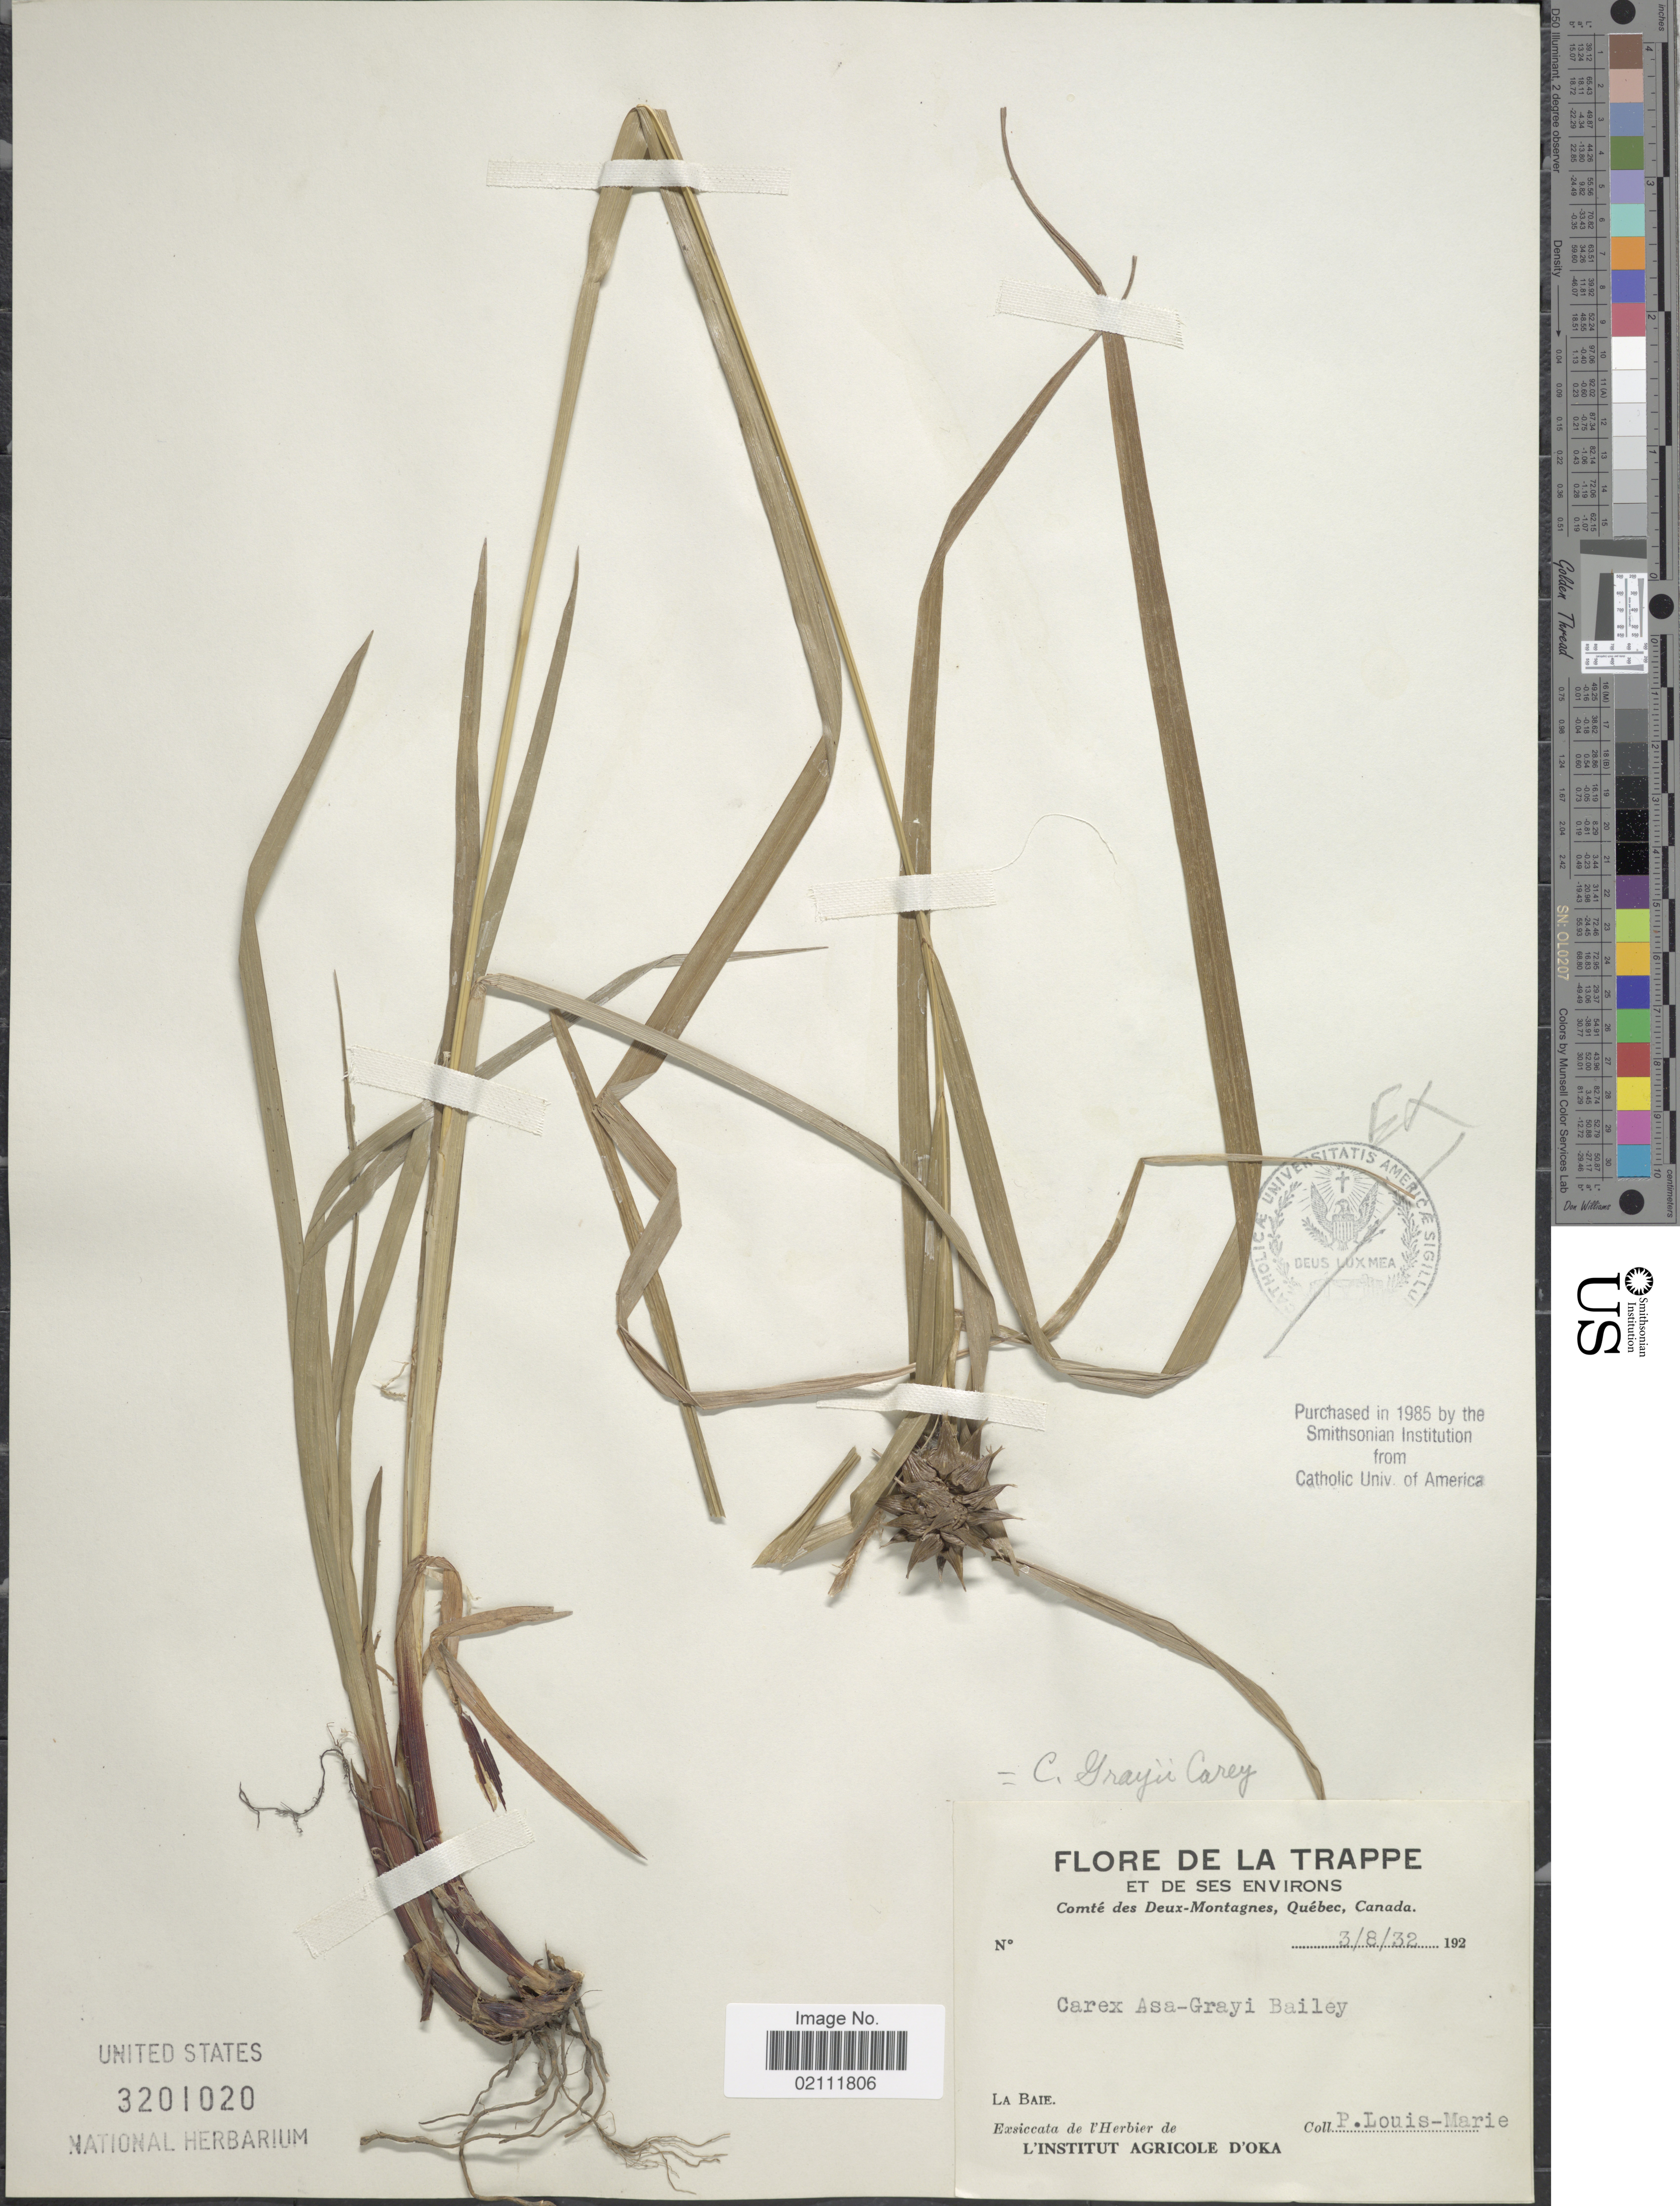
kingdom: Plantae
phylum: Tracheophyta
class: Liliopsida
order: Poales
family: Cyperaceae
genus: Carex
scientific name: Carex grayi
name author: J. Carey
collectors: L.-M. LaLonde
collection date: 1932-08-03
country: Canada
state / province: Quebec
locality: De la Trappe et de Ses environs, Comte des Deux-Montagnes, La Baie.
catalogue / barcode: US 3201020